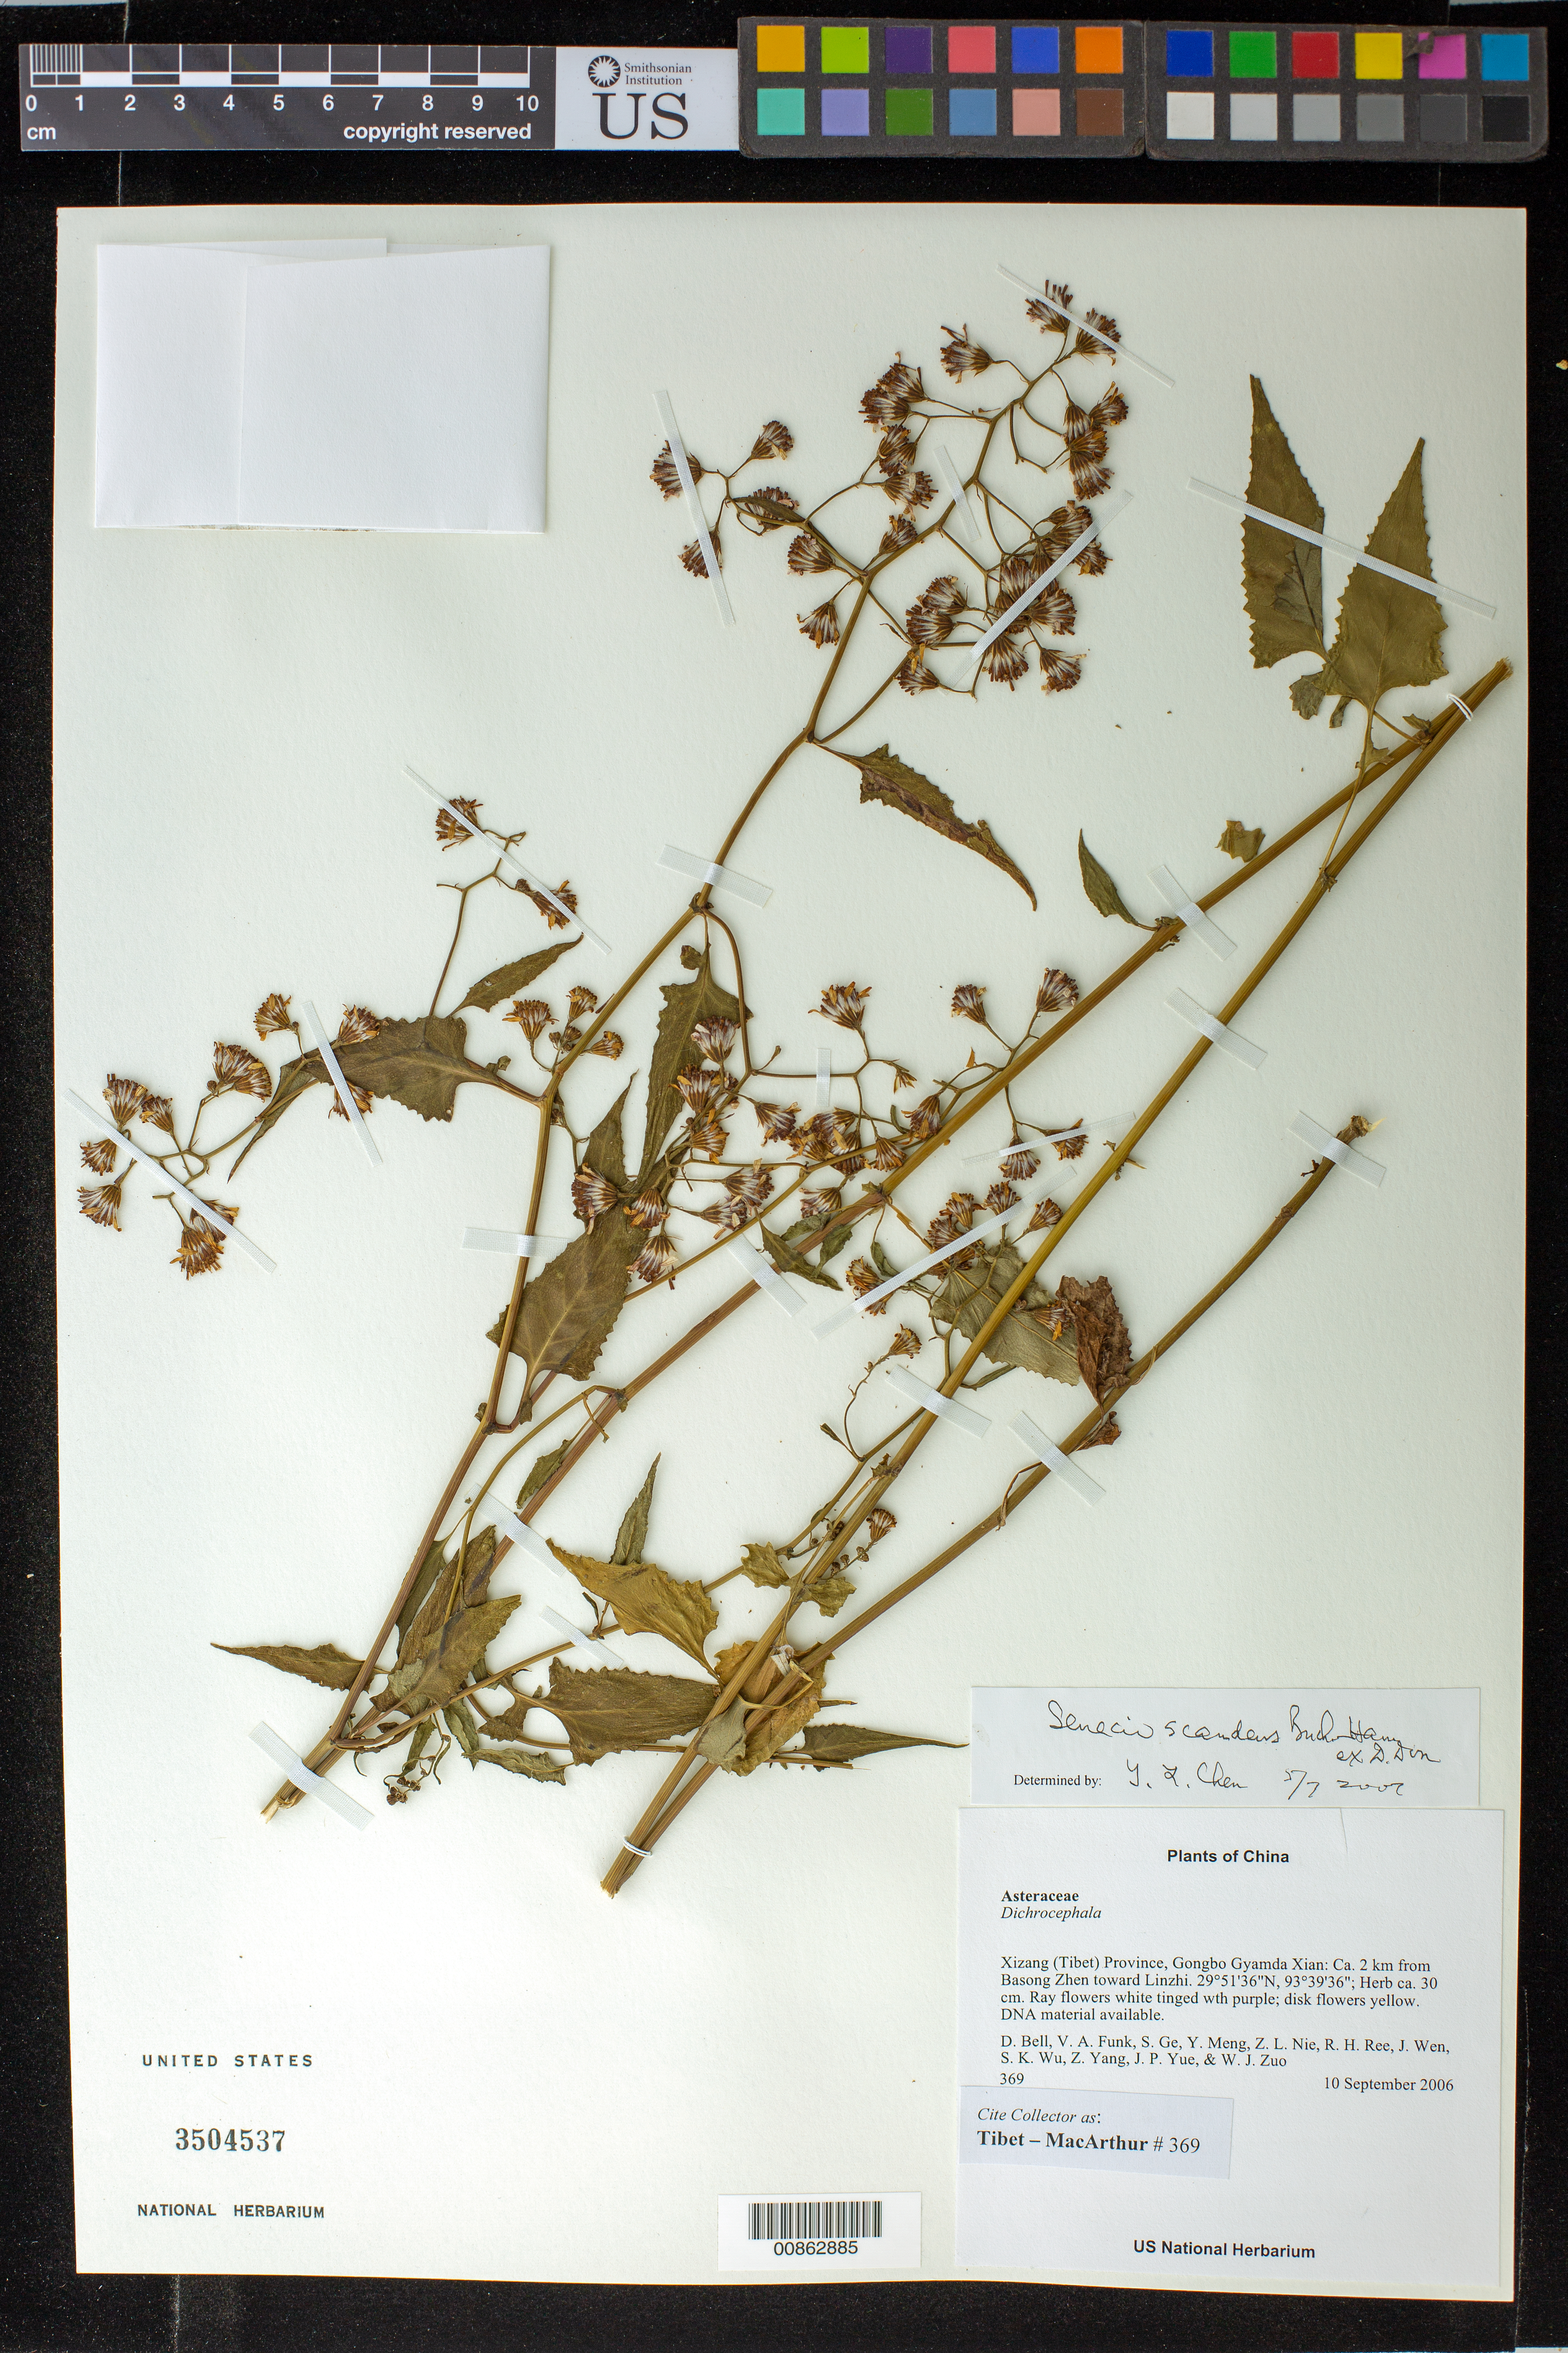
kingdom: Plantae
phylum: Tracheophyta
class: Magnoliopsida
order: Asterales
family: Asteraceae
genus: Senecio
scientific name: Senecio scandens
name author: Buch.-Ham. ex D. Don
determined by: Yilin Chen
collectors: Tibet-MacArthur, D. A. Bell, V. Funk, S. Ge, Y. Meng, Z. Nie, R. Ree, J. Wen, S. K. Wu, Z. Yang, J. Yue & W. Zuo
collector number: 369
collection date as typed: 10 Sep 2006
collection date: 2006-09-10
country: China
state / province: Xizang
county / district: Gongbo Gyamda Xian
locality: Ca. 2 km from Basong Zhen toward Linzhi.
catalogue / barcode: US 3504537